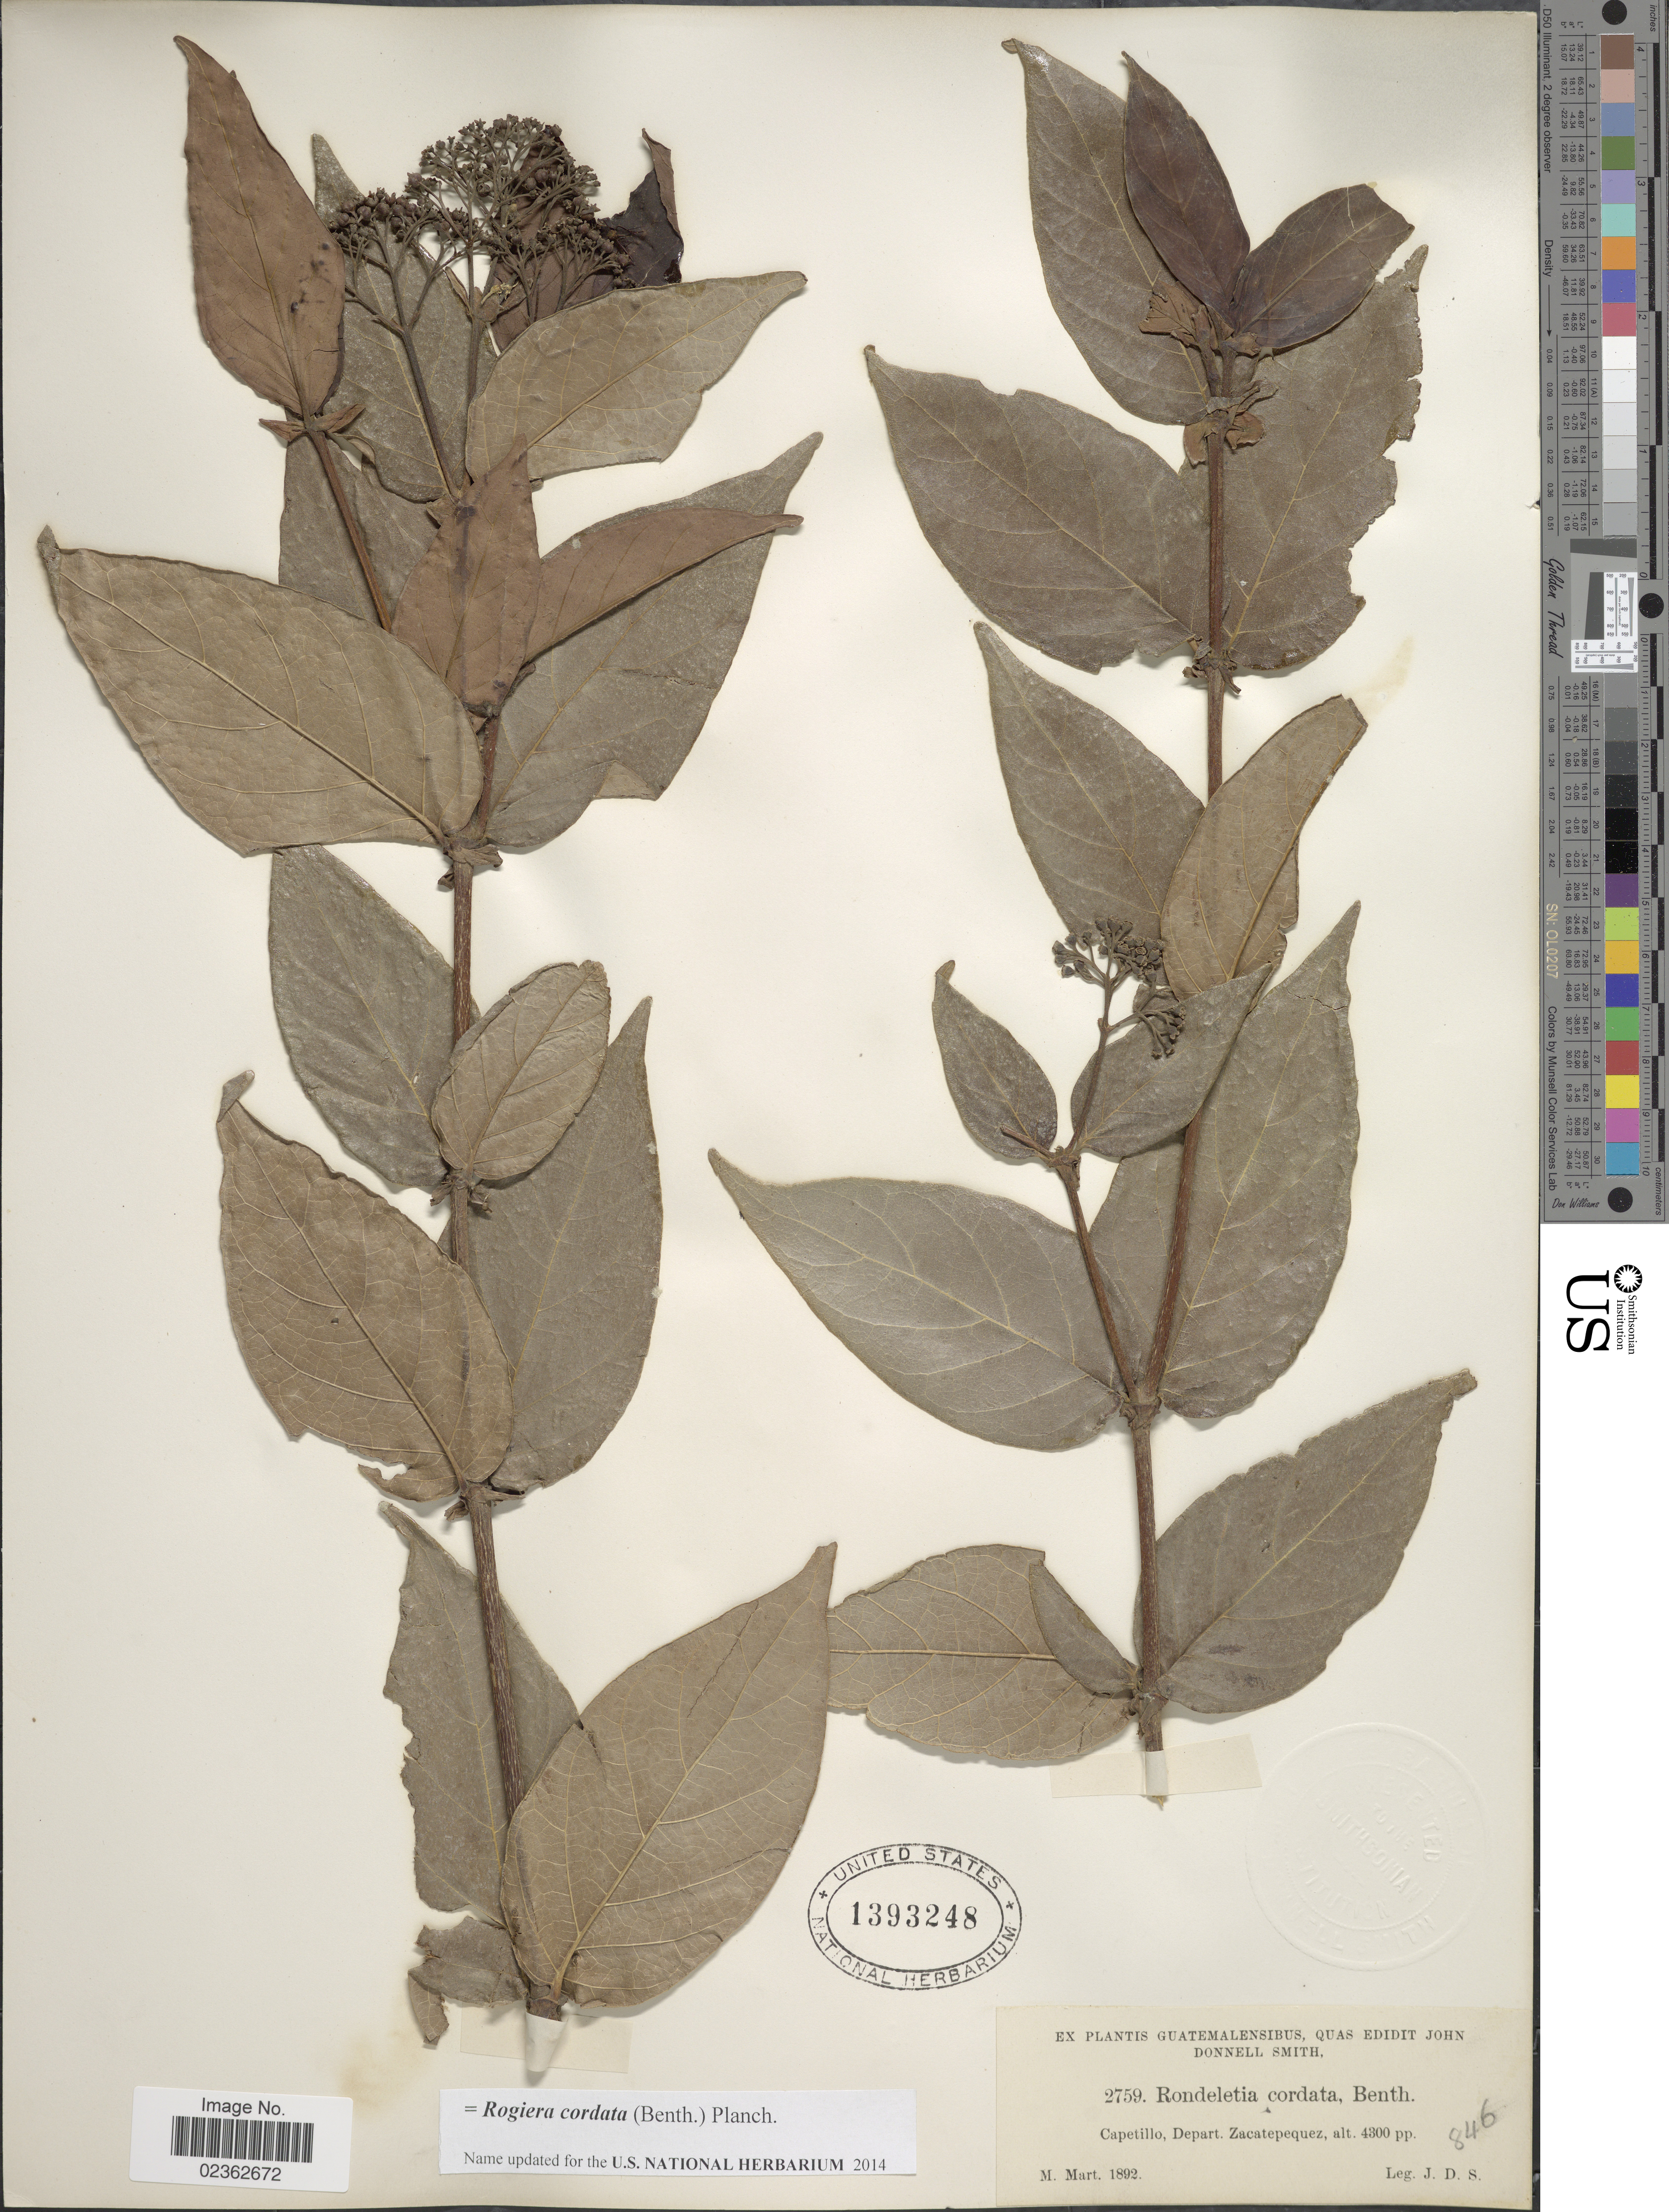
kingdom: Plantae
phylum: Tracheophyta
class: Magnoliopsida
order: Gentianales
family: Rubiaceae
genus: Rogiera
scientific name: Rogiera cordata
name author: (Benth.) Planch.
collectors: J. Donnell Smith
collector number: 2759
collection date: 1892-03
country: Guatemala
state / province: Sacatepéquez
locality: Capetillo, Depart. Zacatepequez.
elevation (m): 1311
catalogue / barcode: US 1393248